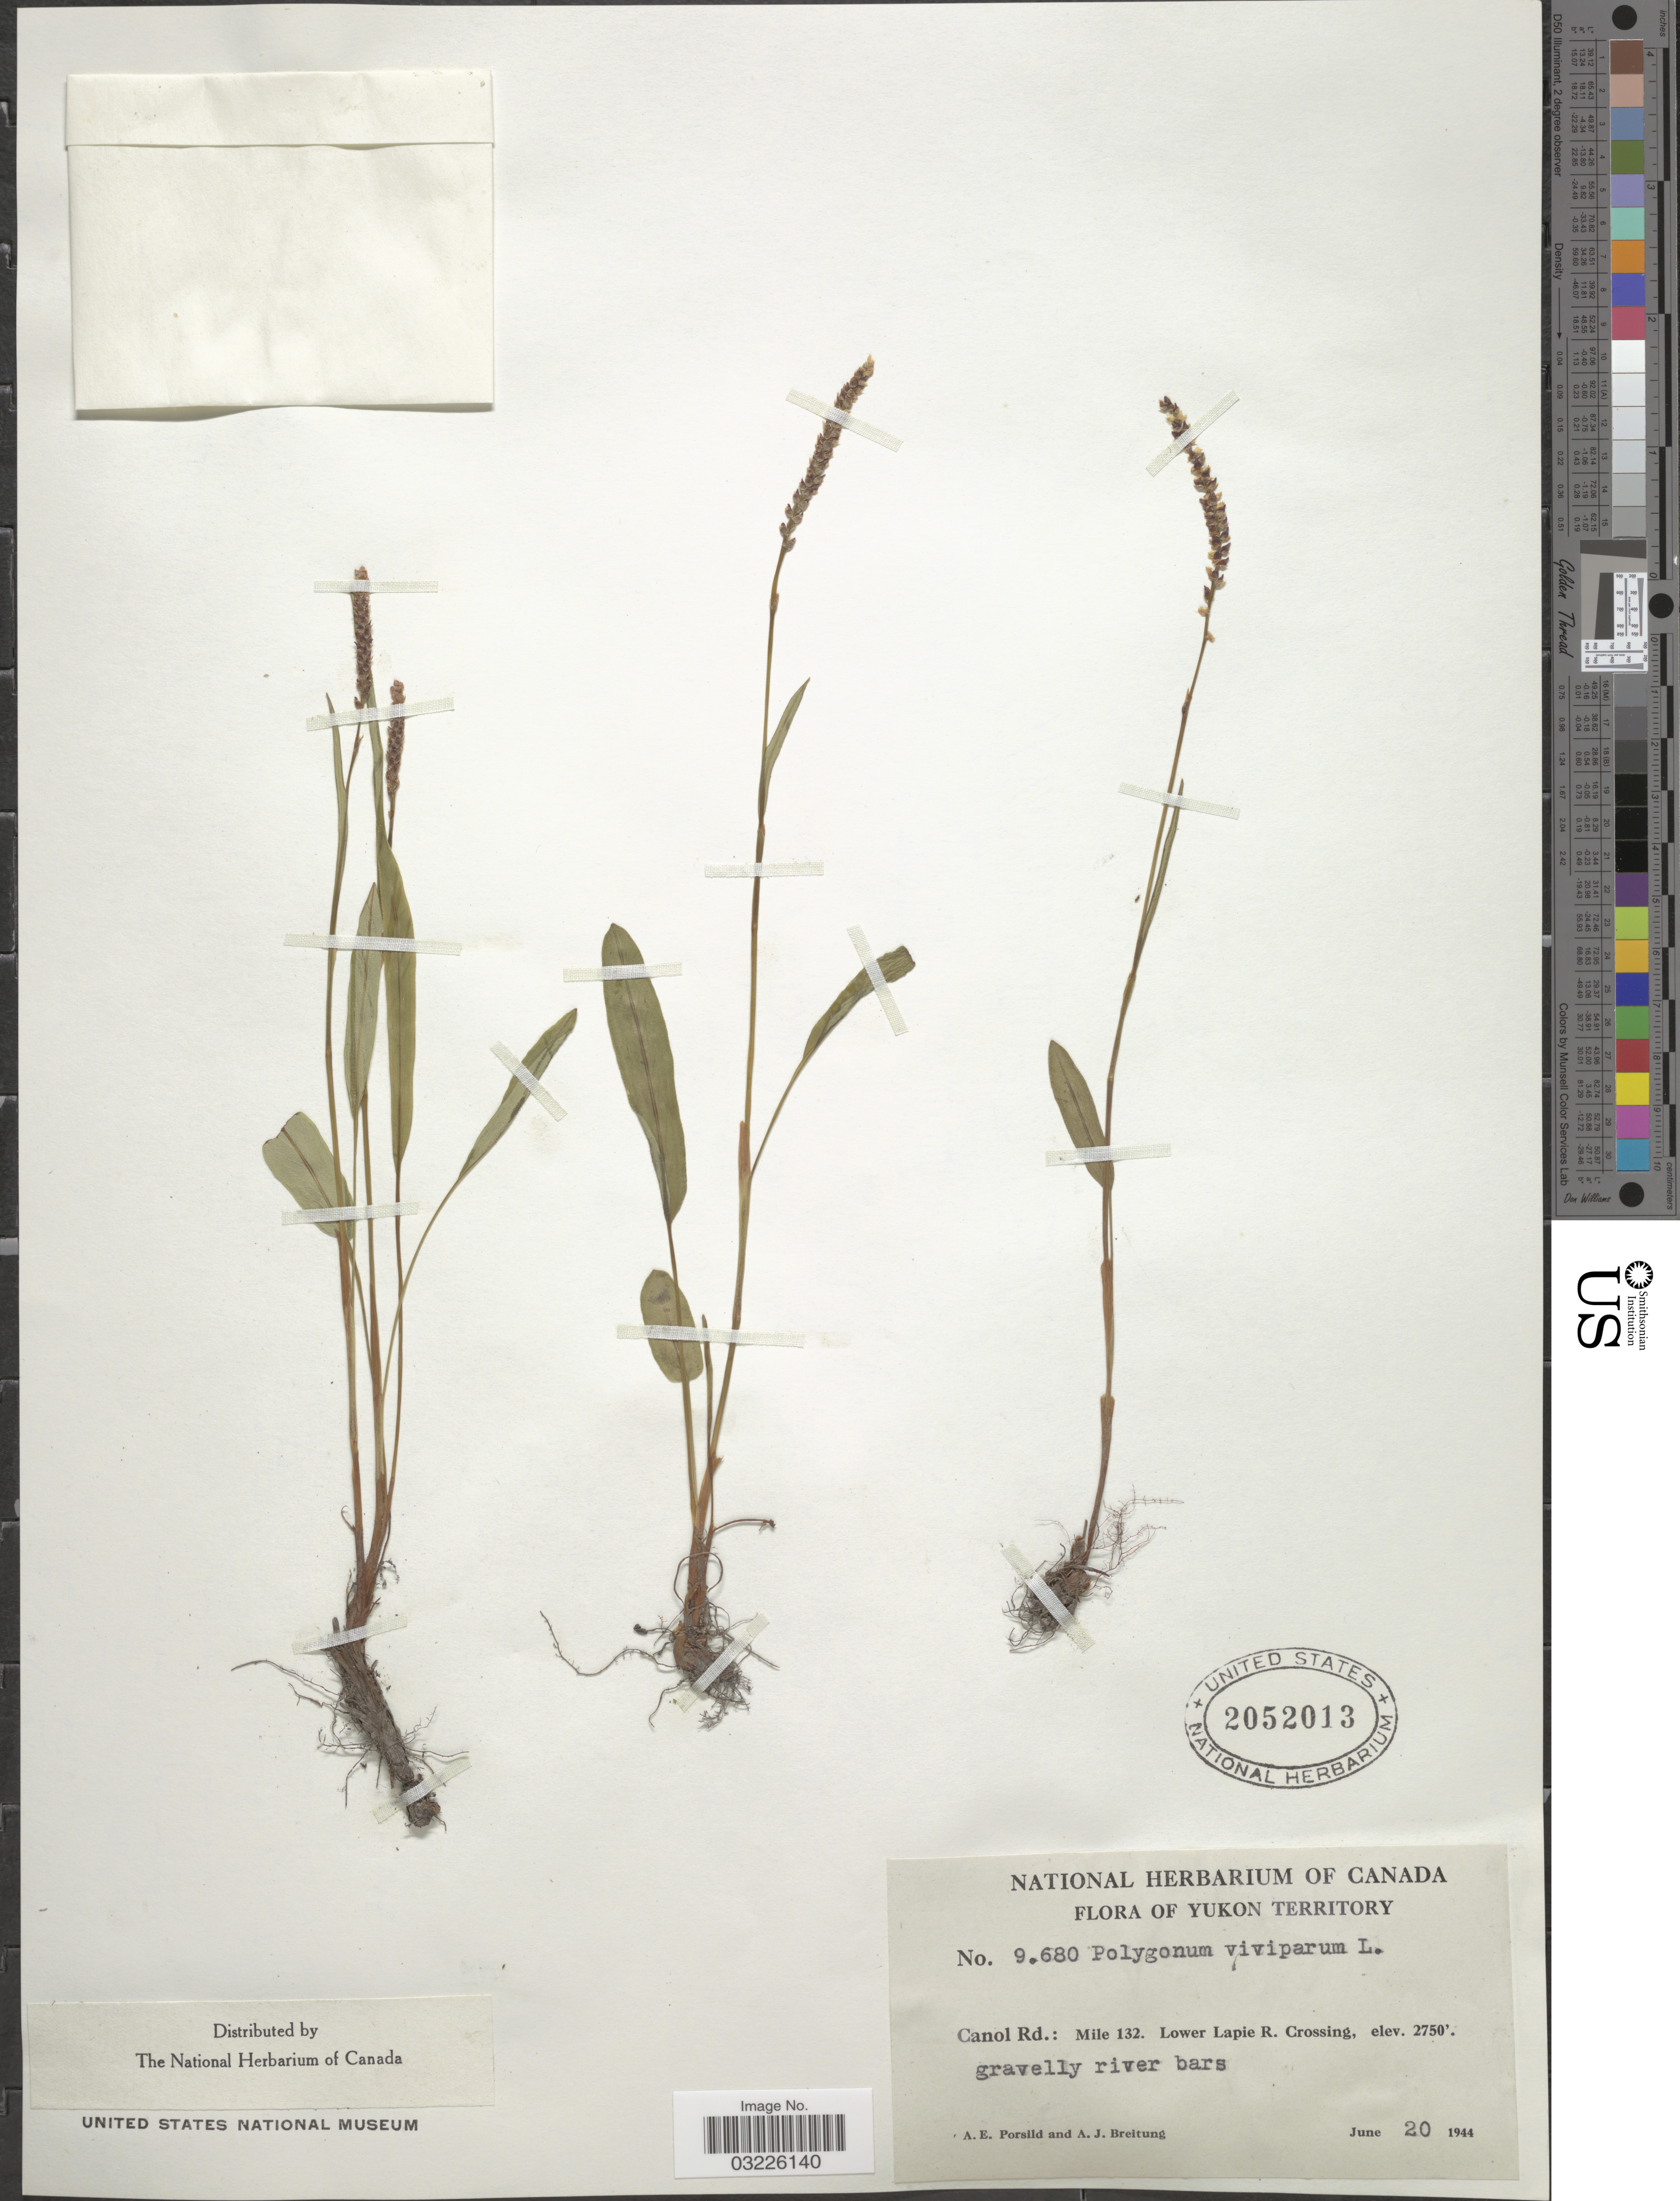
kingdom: Plantae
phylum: Tracheophyta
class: Magnoliopsida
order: Caryophyllales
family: Polygonaceae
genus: Bistorta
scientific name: Bistorta vivipara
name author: (L.) Delarbre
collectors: A. E. Porsild & A. Breitung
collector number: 9680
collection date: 1944-06-20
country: Canada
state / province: Yukon Territory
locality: Canol Rd.: Mile 132. Lower Lapie R. Crossing.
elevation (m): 838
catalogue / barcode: US 2052013